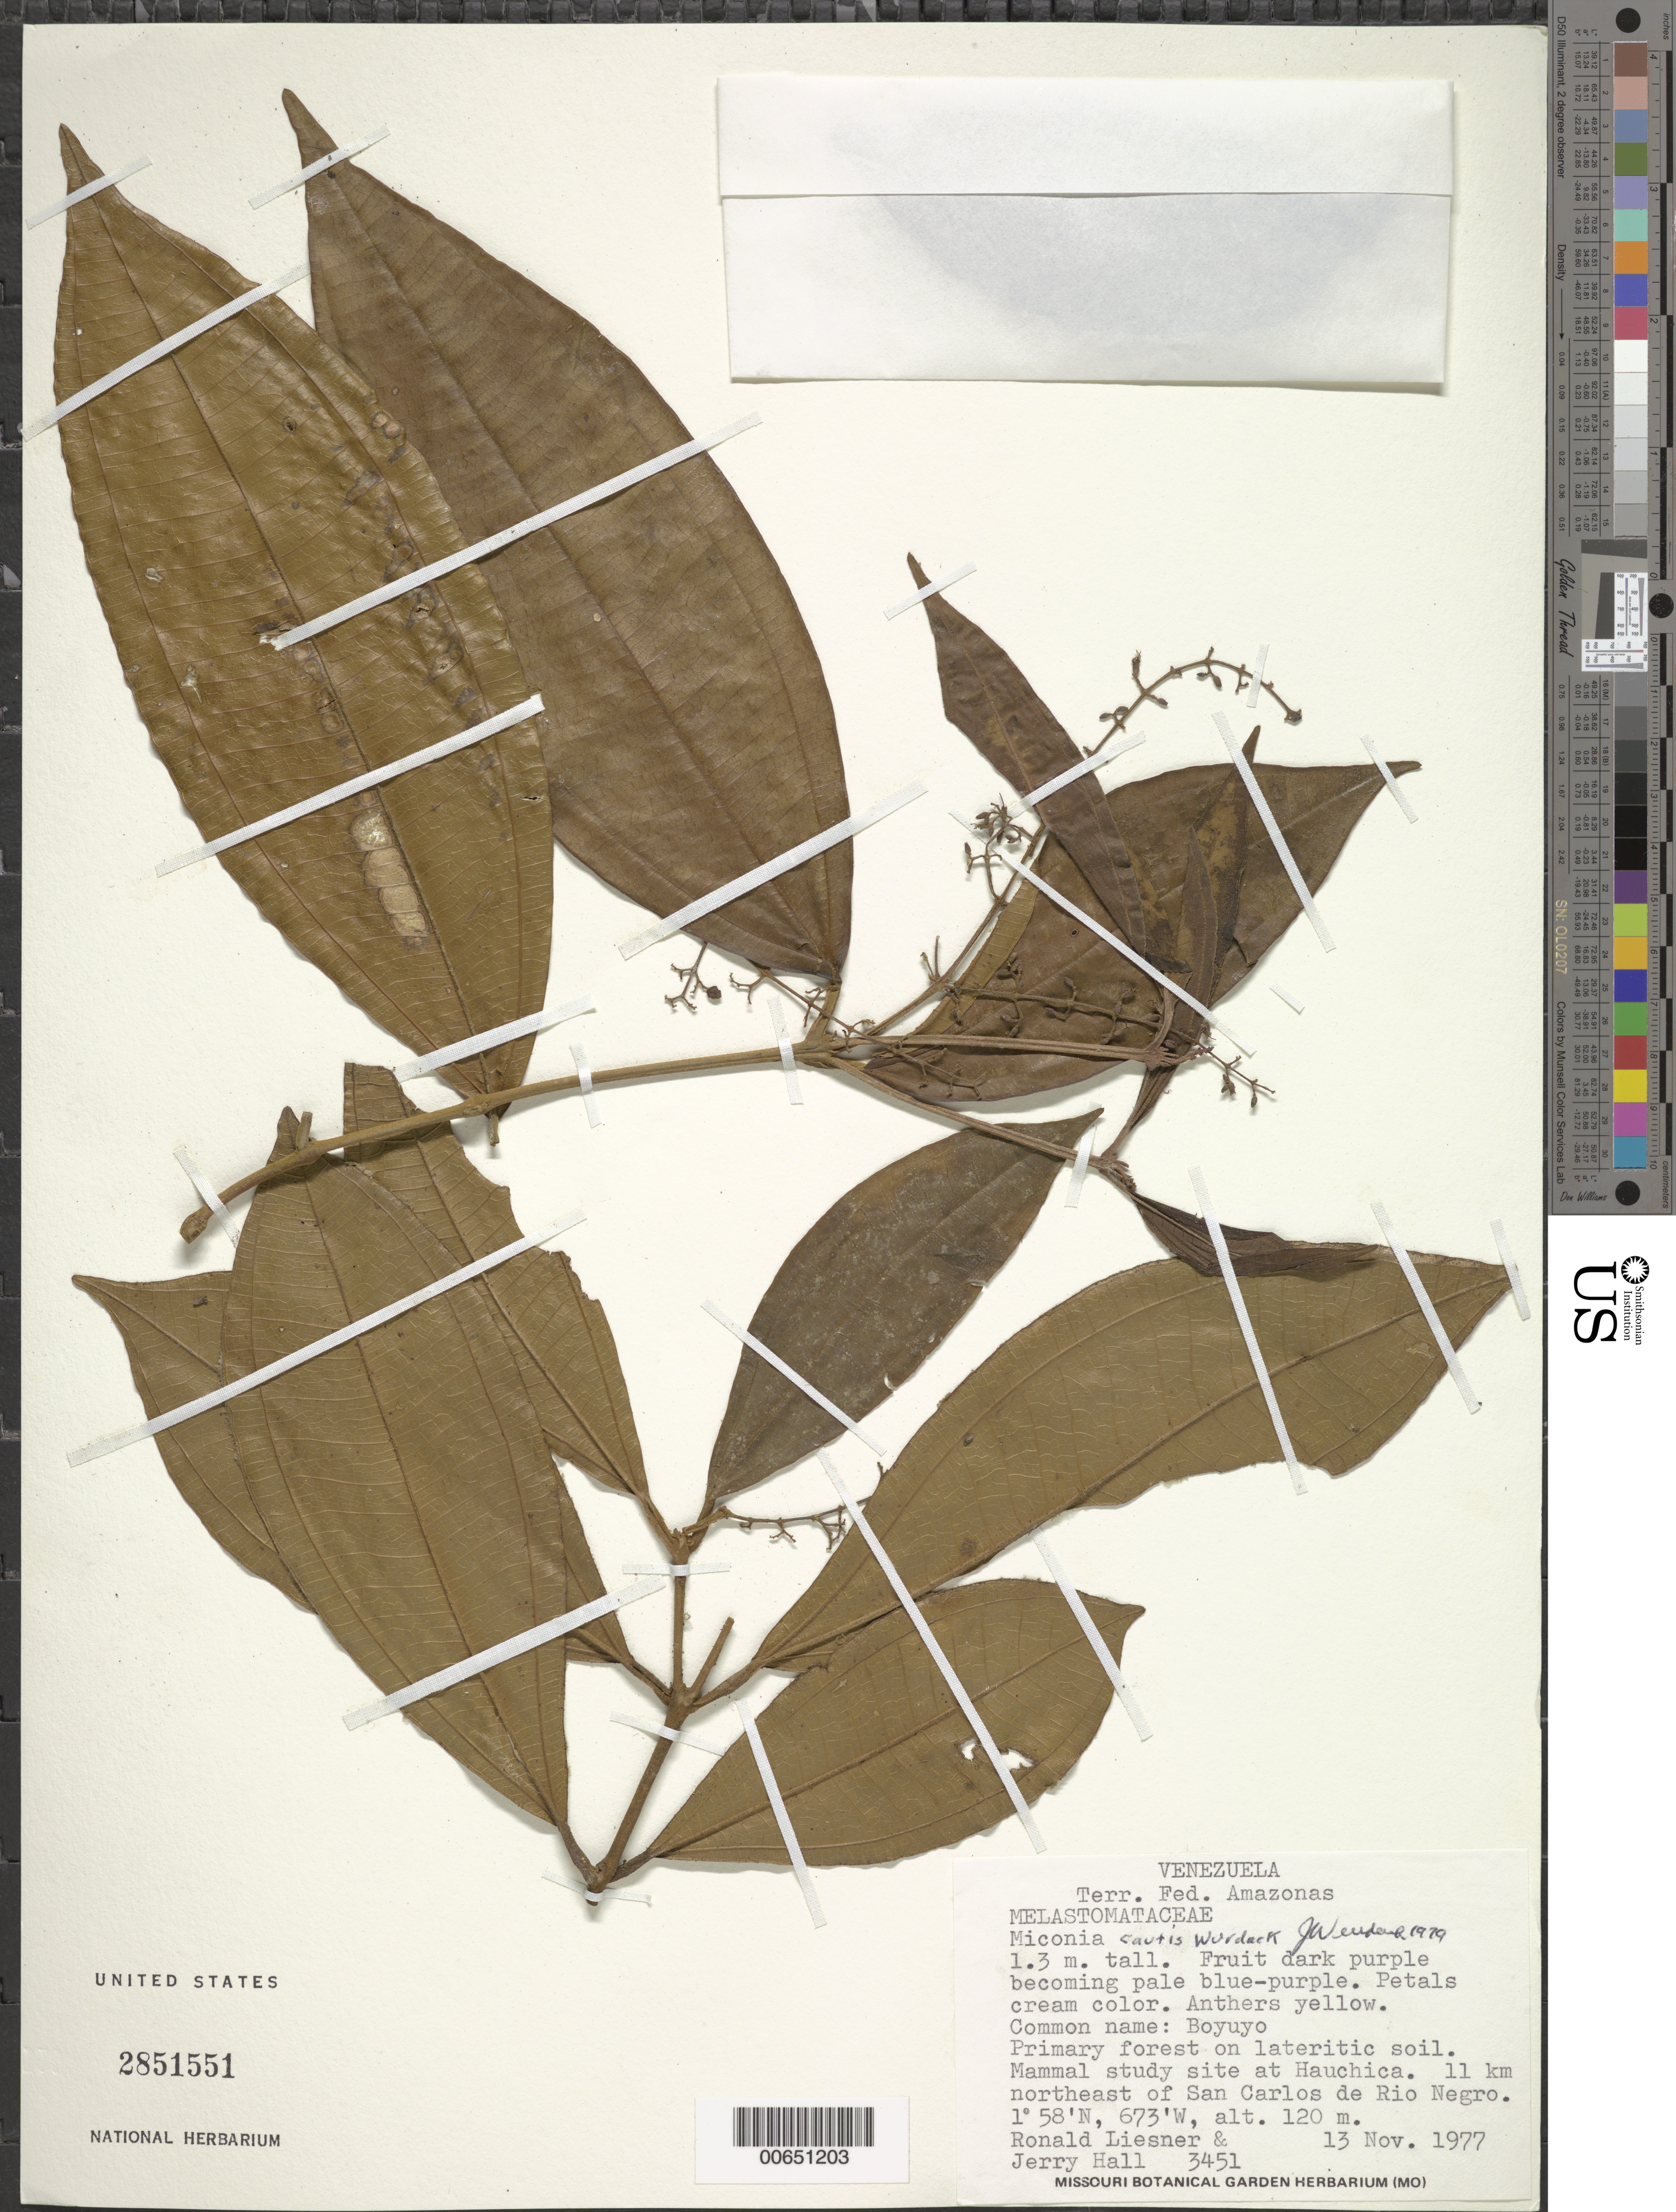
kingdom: Plantae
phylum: Tracheophyta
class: Magnoliopsida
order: Myrtales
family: Melastomataceae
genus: Miconia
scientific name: Miconia cautis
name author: Wurdack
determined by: Wurdack, John J., (US), US (UNITED STATES)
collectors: R. L. Liesner & J. Hall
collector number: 3451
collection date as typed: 13-Nov-77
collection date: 1977-11-13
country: Venezuela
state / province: Amazonas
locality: San Carlos de Río Negro, 11 km NE of; mammal study site at Hauchica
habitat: Primary forest on lateritic soil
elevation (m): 120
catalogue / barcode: US 2851551